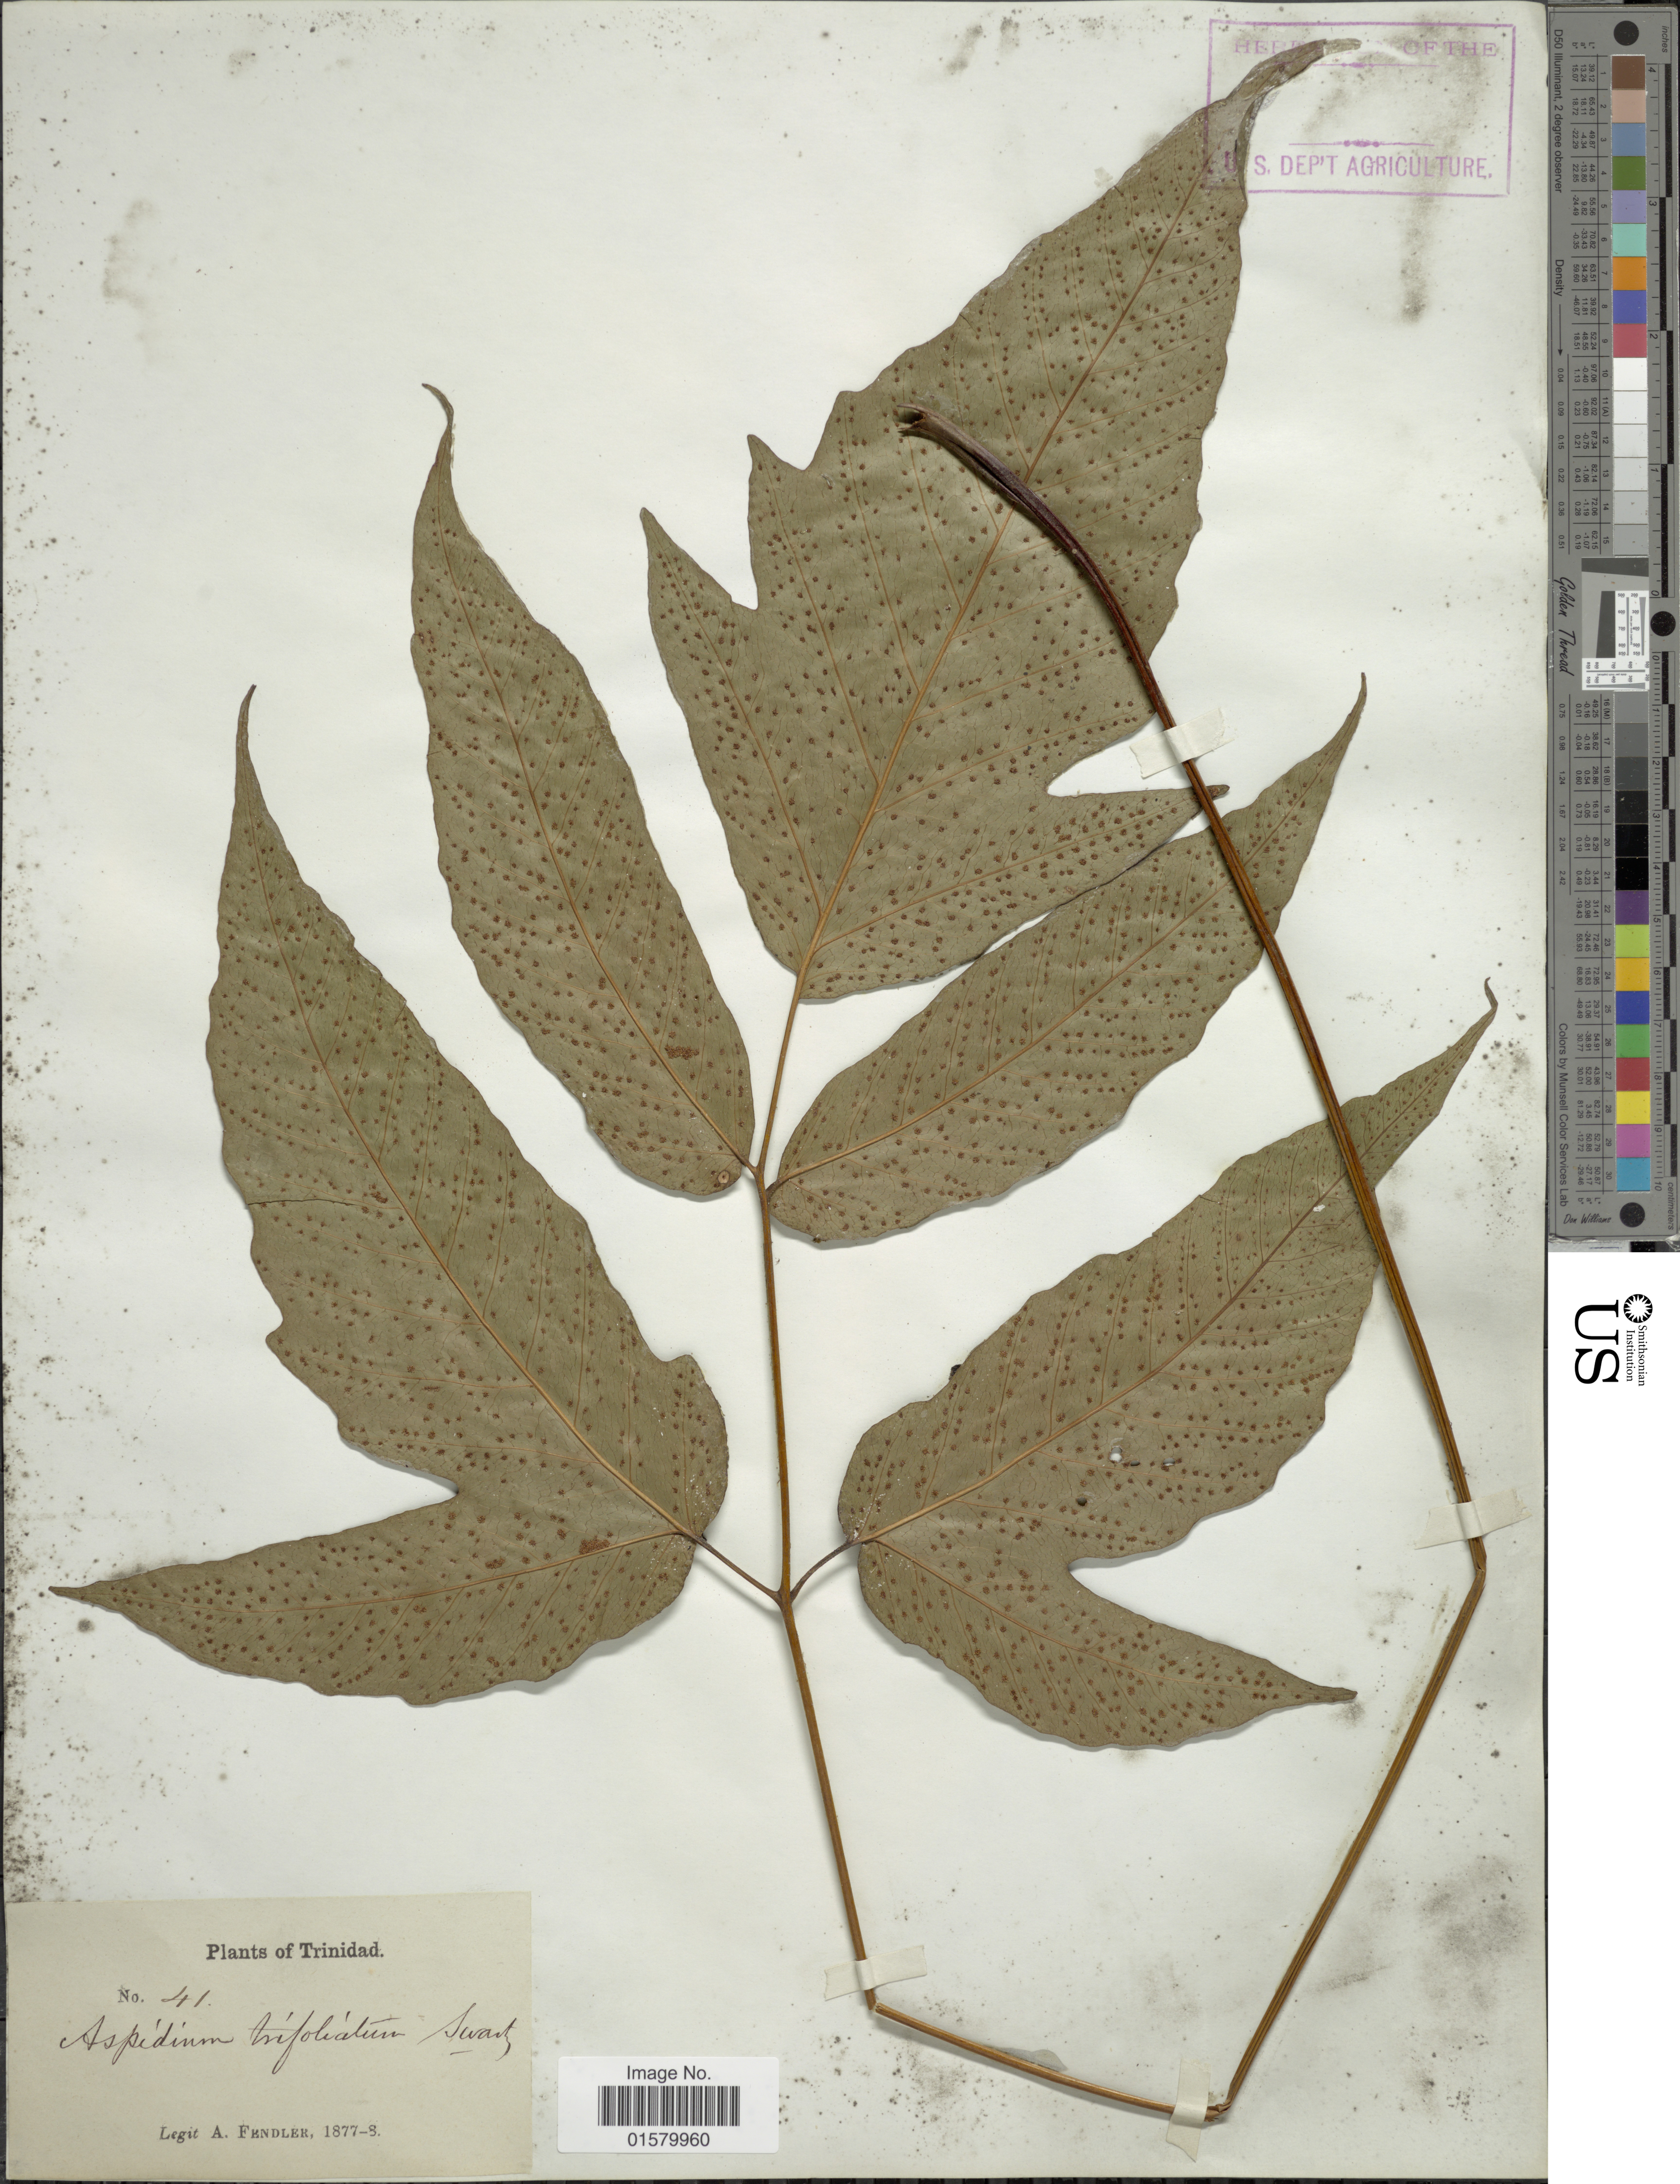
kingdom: Plantae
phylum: Tracheophyta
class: Polypodiopsida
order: Polypodiales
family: Tectariaceae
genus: Tectaria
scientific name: Tectaria trifoliata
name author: (L.) Cav.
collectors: A. Fendler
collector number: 41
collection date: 1877/1878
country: Trinidad and Tobago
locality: Trinidad